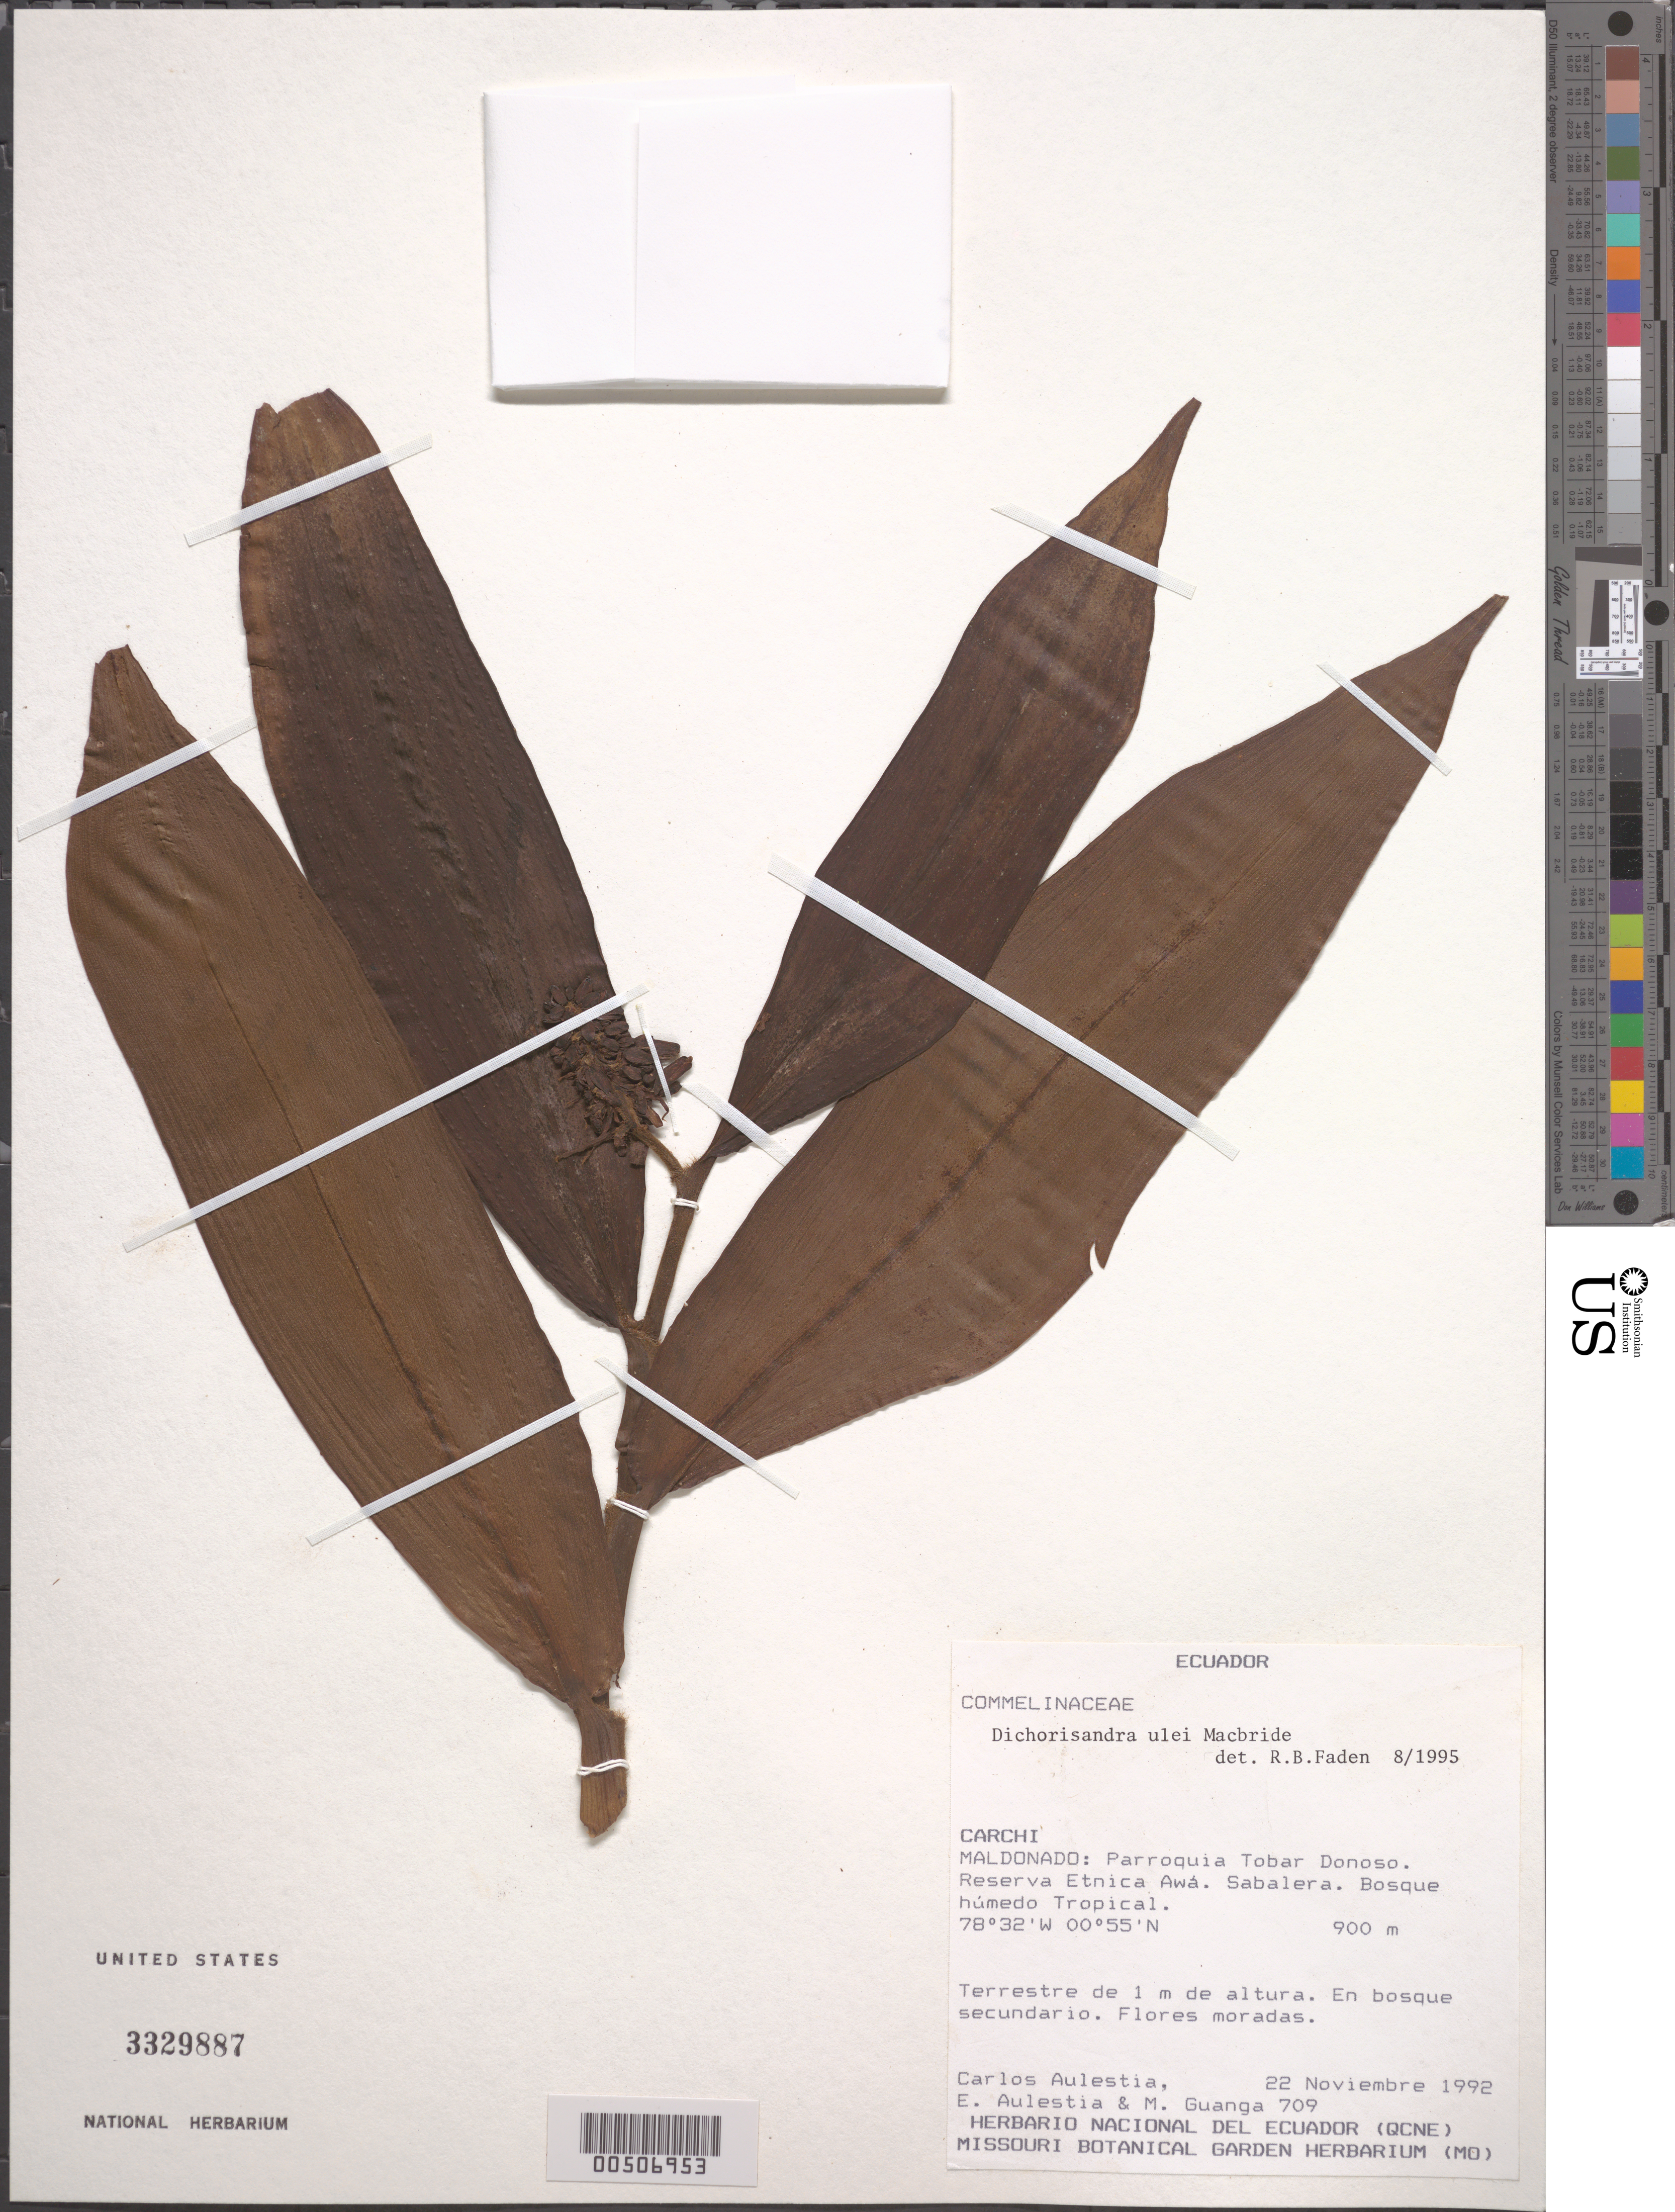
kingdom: Plantae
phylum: Tracheophyta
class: Liliopsida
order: Commelinales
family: Commelinaceae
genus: Dichorisandra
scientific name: Dichorisandra ulei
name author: J.F. Macbr.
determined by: Faden, Robert B., (US), Smithsonian Institution - National Museum of Natural History (UNITED STATES)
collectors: C. Aulestia, E. Aulestia & M. Guanga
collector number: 709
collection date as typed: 22 Nov 1992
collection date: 1992-11-22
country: Ecuador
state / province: Carchi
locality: Maldonado, Etnica Awa Reserve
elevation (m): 900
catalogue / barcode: US 3329887